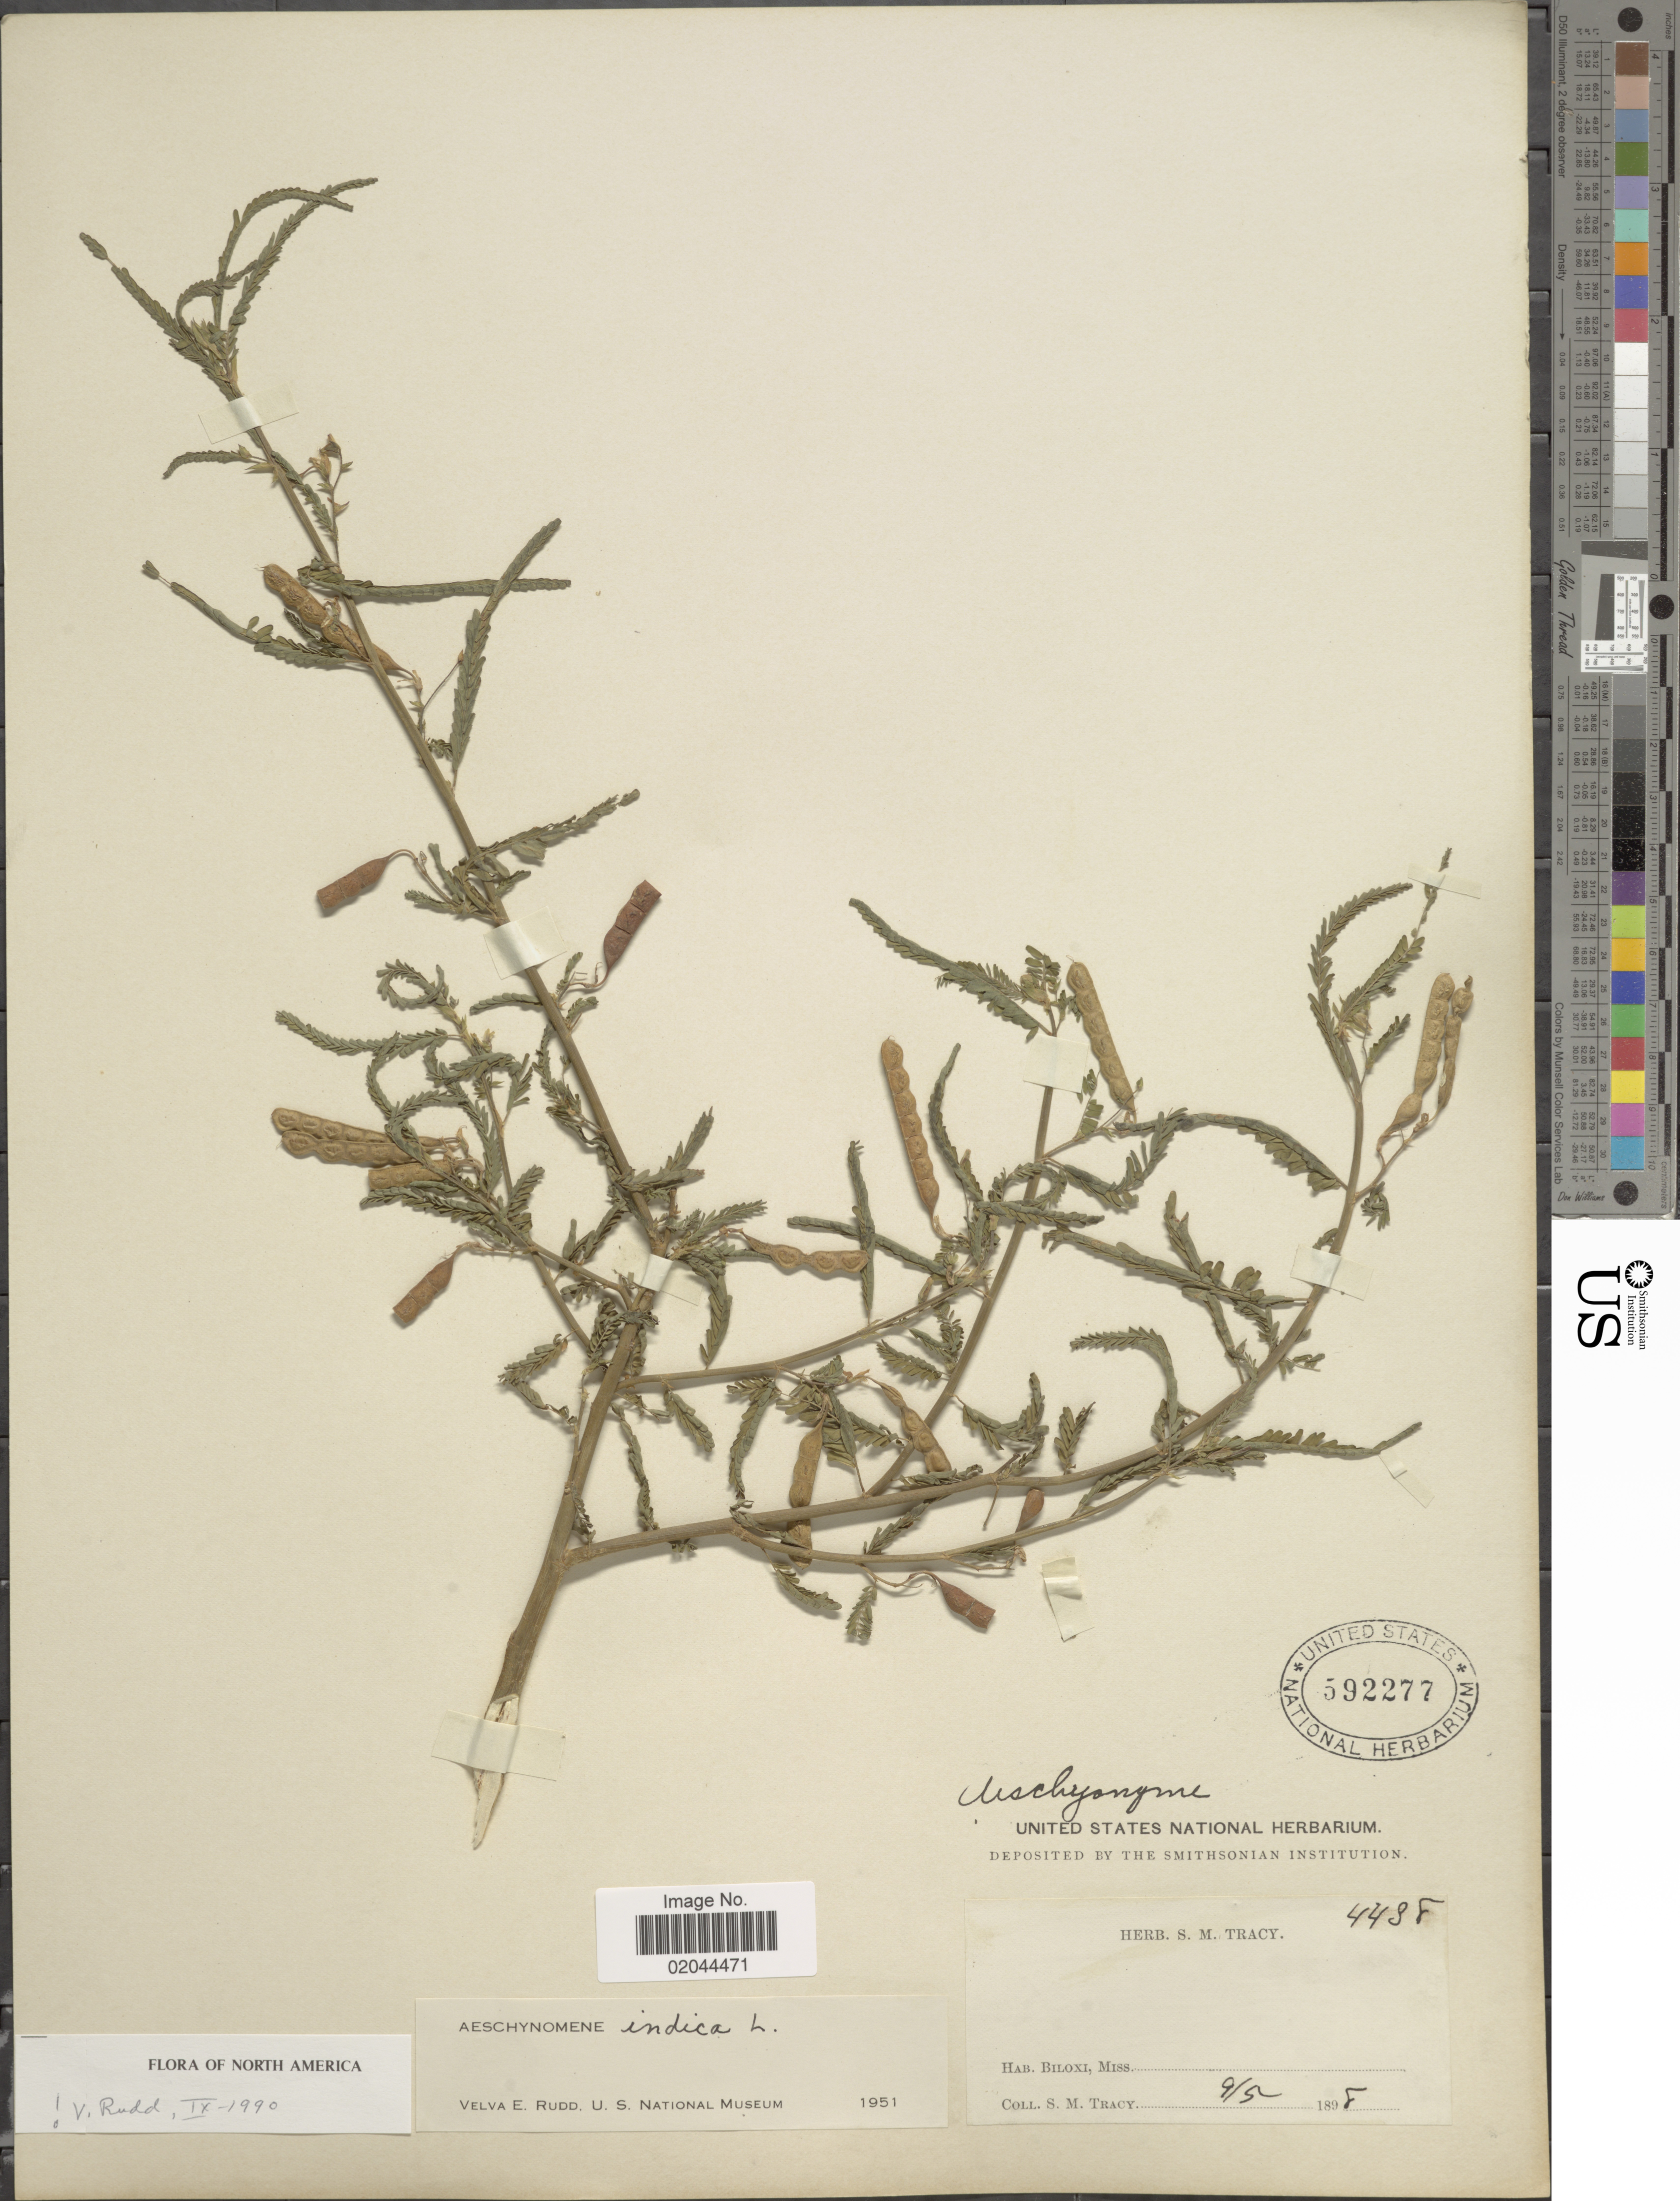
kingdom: Plantae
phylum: Tracheophyta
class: Magnoliopsida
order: Fabales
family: Fabaceae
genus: Aeschynomene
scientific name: Aeschynomene indica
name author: L.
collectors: S. M. Tracy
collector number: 4438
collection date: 1898-09-05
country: United States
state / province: Mississippi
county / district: Harrison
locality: Biloxi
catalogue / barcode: US 592277